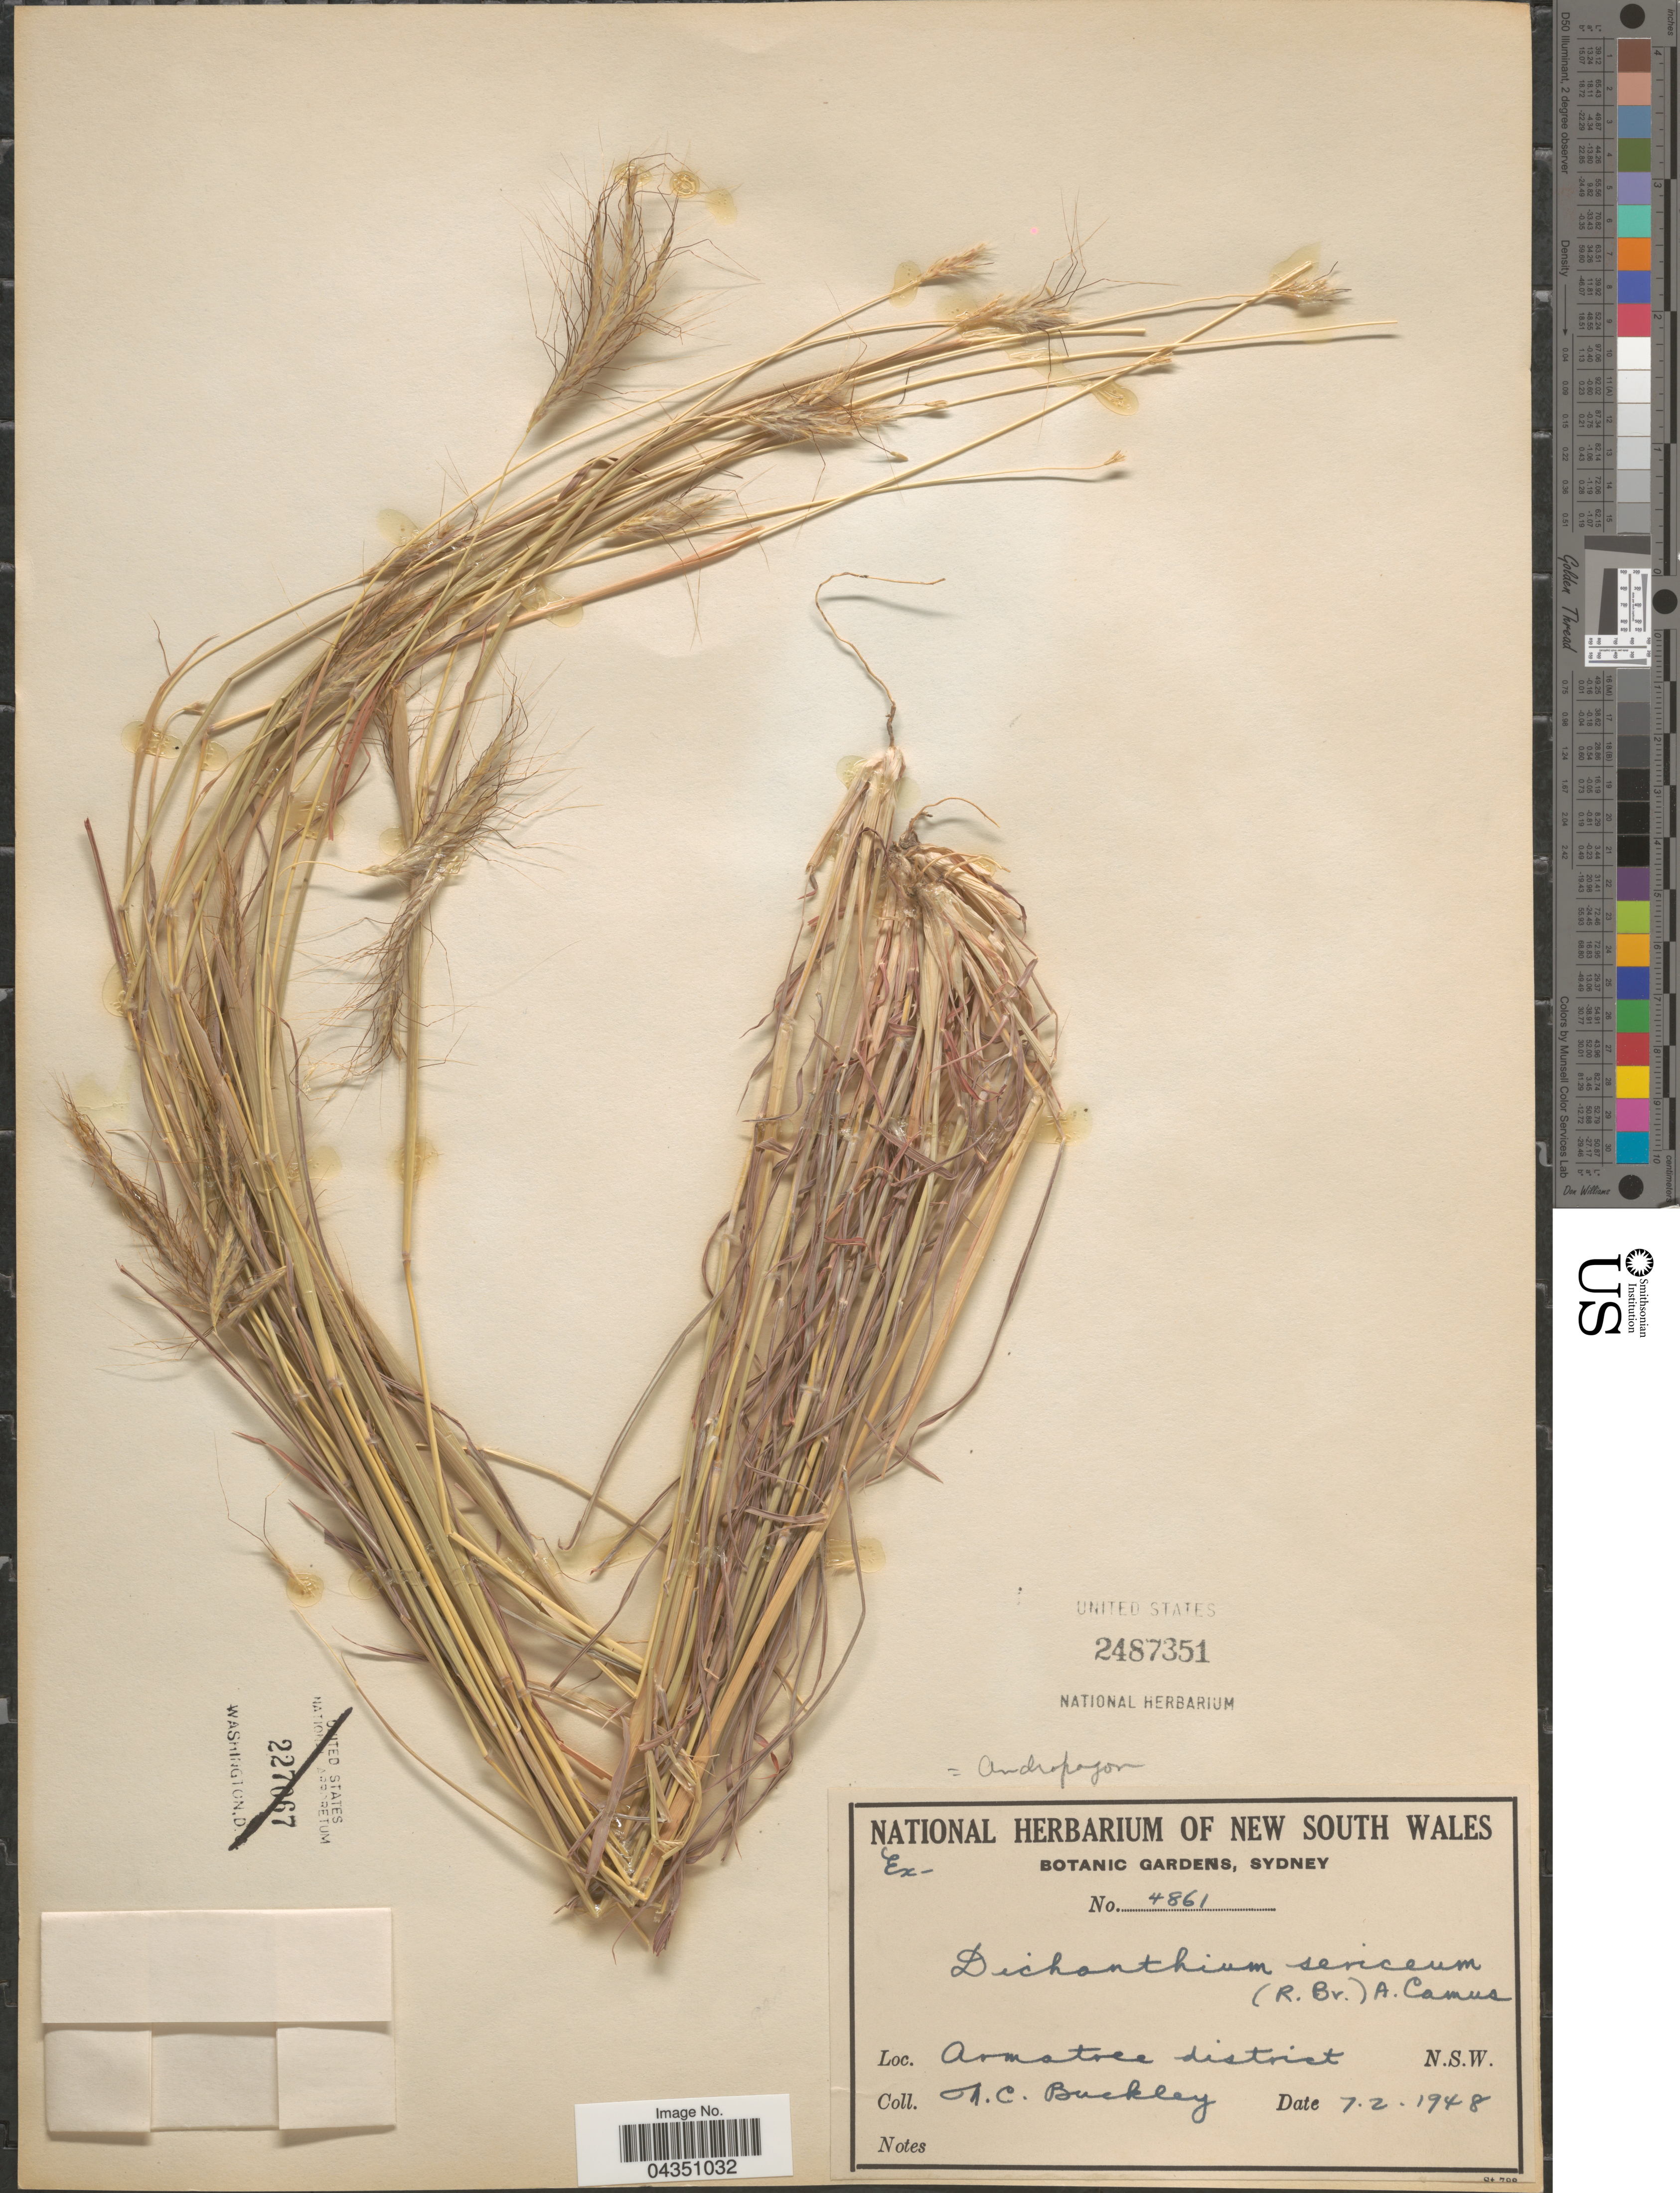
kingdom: Plantae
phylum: Tracheophyta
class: Liliopsida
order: Poales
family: Poaceae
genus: Dichanthium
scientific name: Dichanthium sericeum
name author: (R. Br.) A. Camus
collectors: N. C. Buckley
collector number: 4861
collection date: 1948-02-07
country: Australia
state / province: New South Wales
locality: Armstree district.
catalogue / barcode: US 2487351